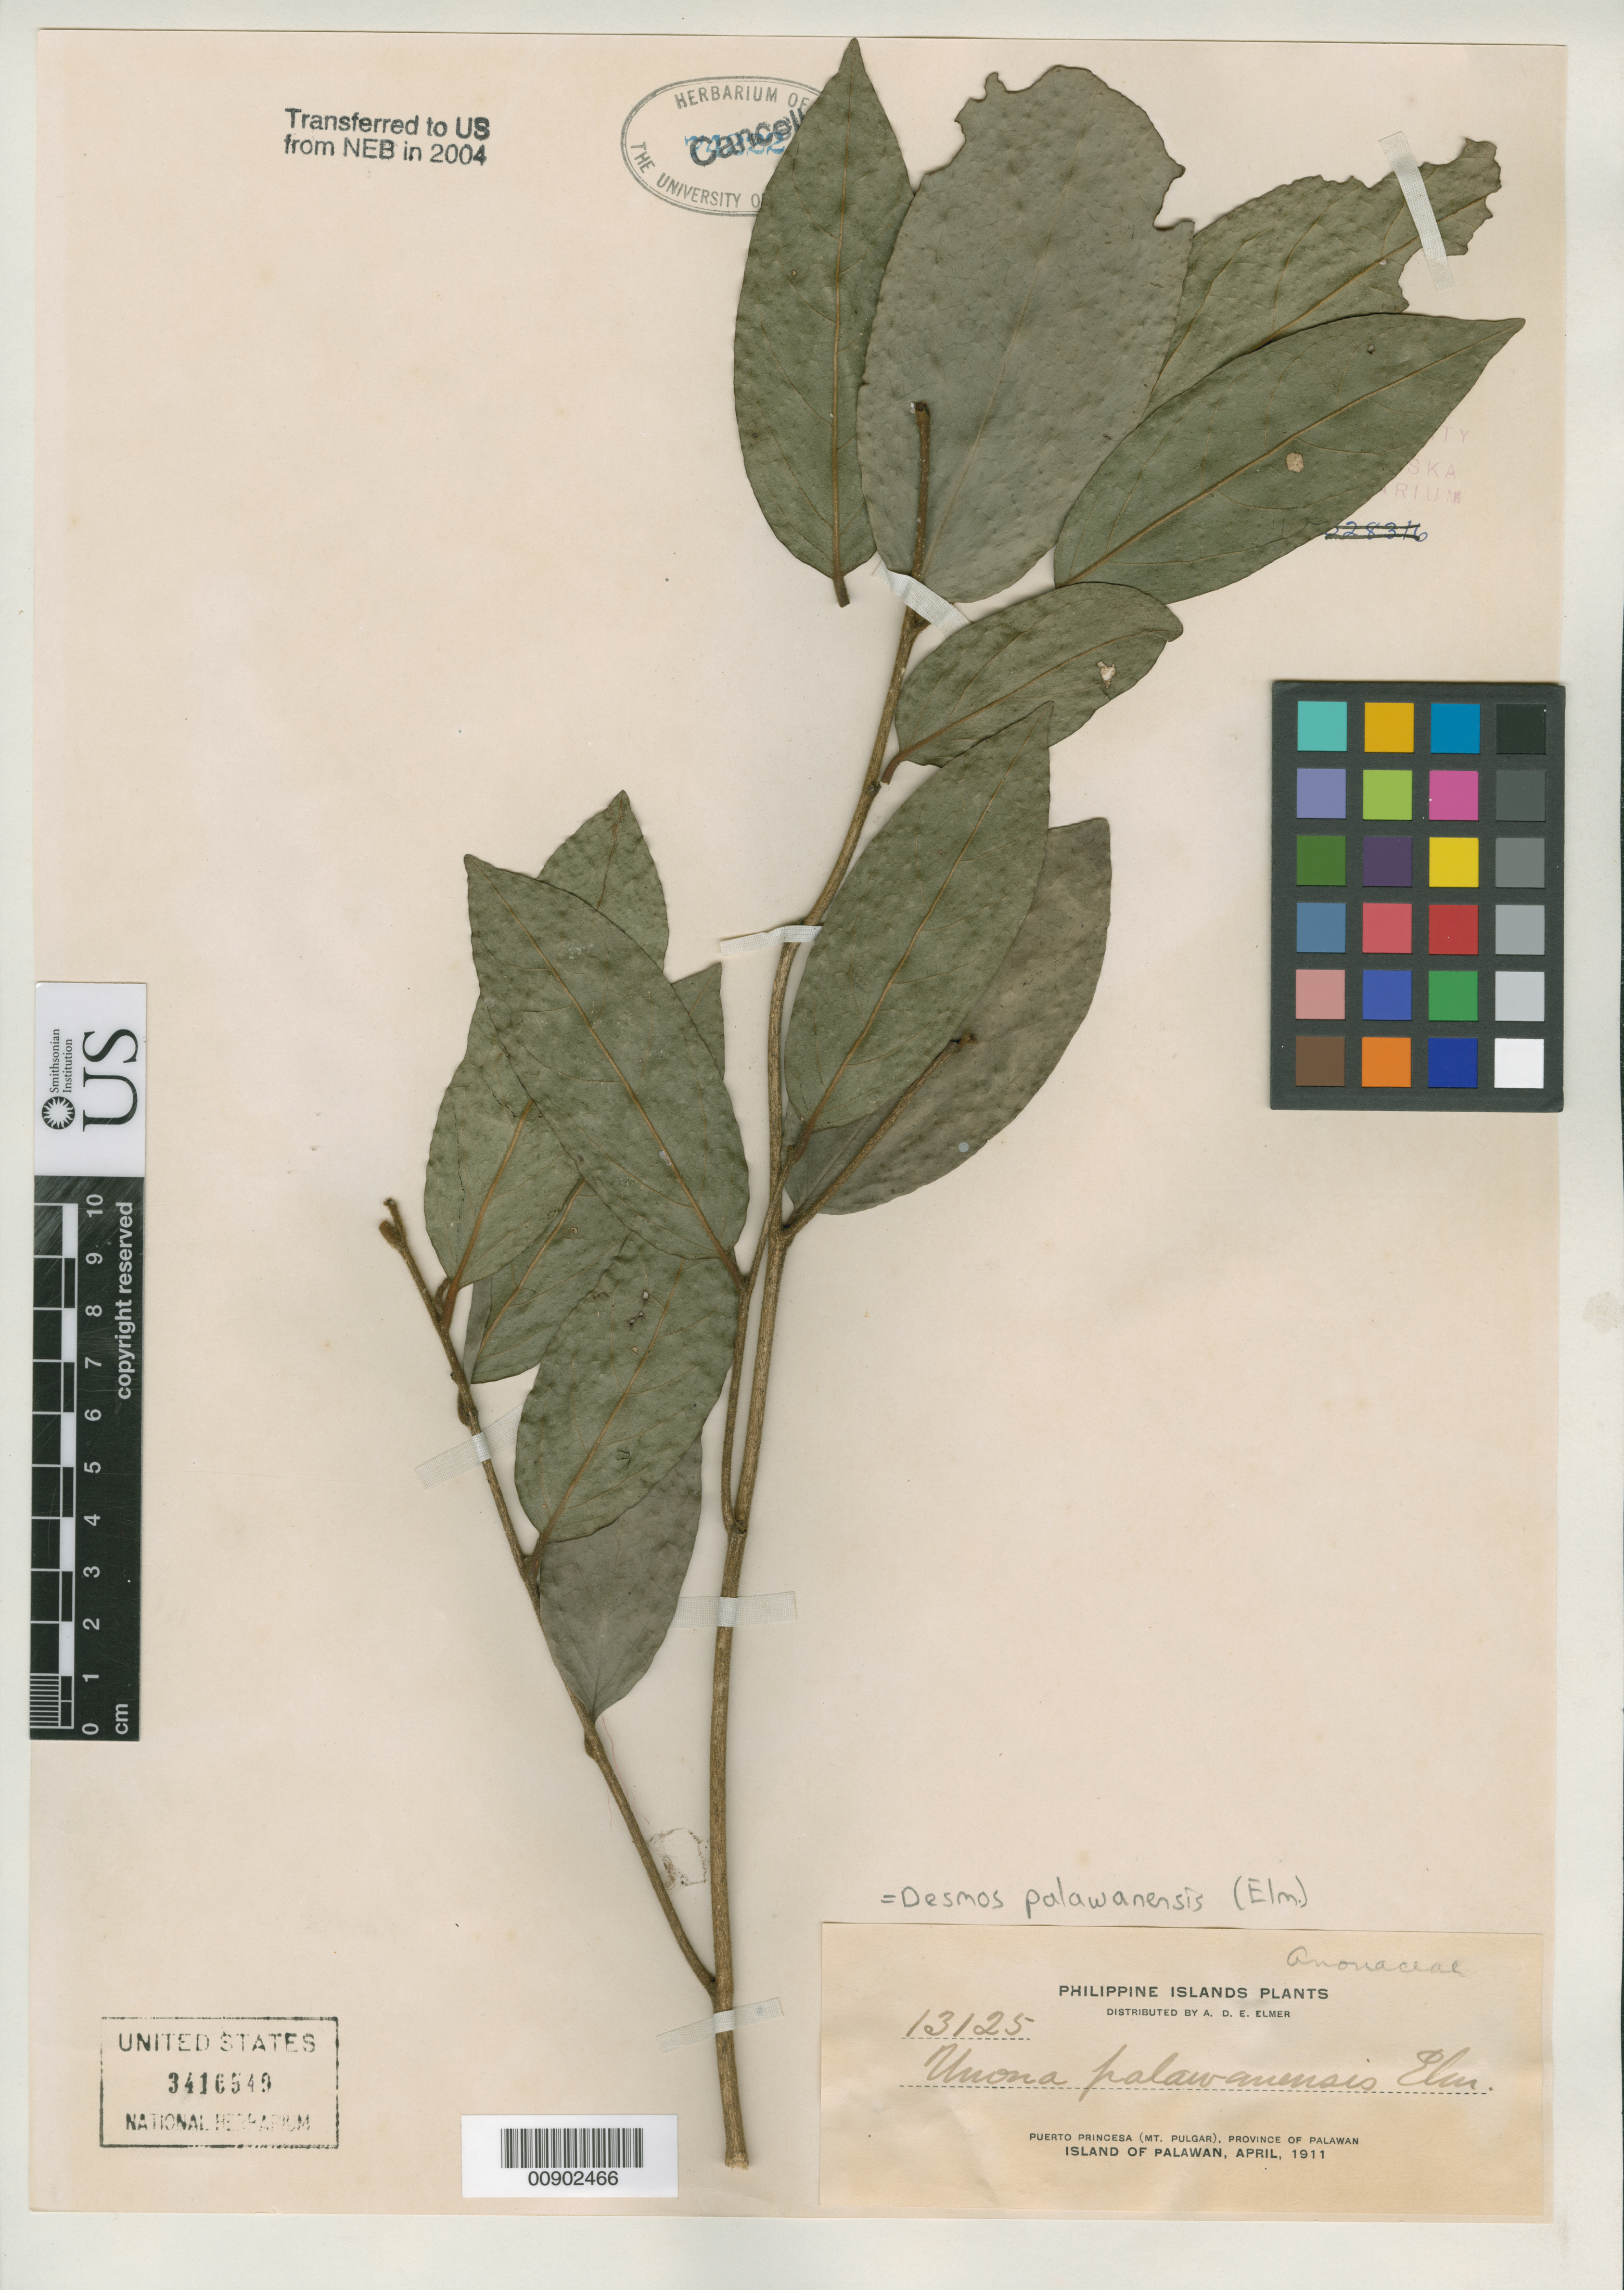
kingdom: Plantae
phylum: Tracheophyta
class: Magnoliopsida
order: Magnoliales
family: Annonaceae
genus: Unona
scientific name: Unona palawanensis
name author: Elmer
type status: Isotype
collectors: A. D. E. Elmer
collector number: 13125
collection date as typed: Apr 1911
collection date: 1911-04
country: Philippines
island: Palawan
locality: Puerto Princesca (Mt. Pulgar), province of Palawan.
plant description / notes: Specimen ex Herbarium of the University of Nebraska. Transferred to US from NEB in 2004.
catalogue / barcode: US 3416549